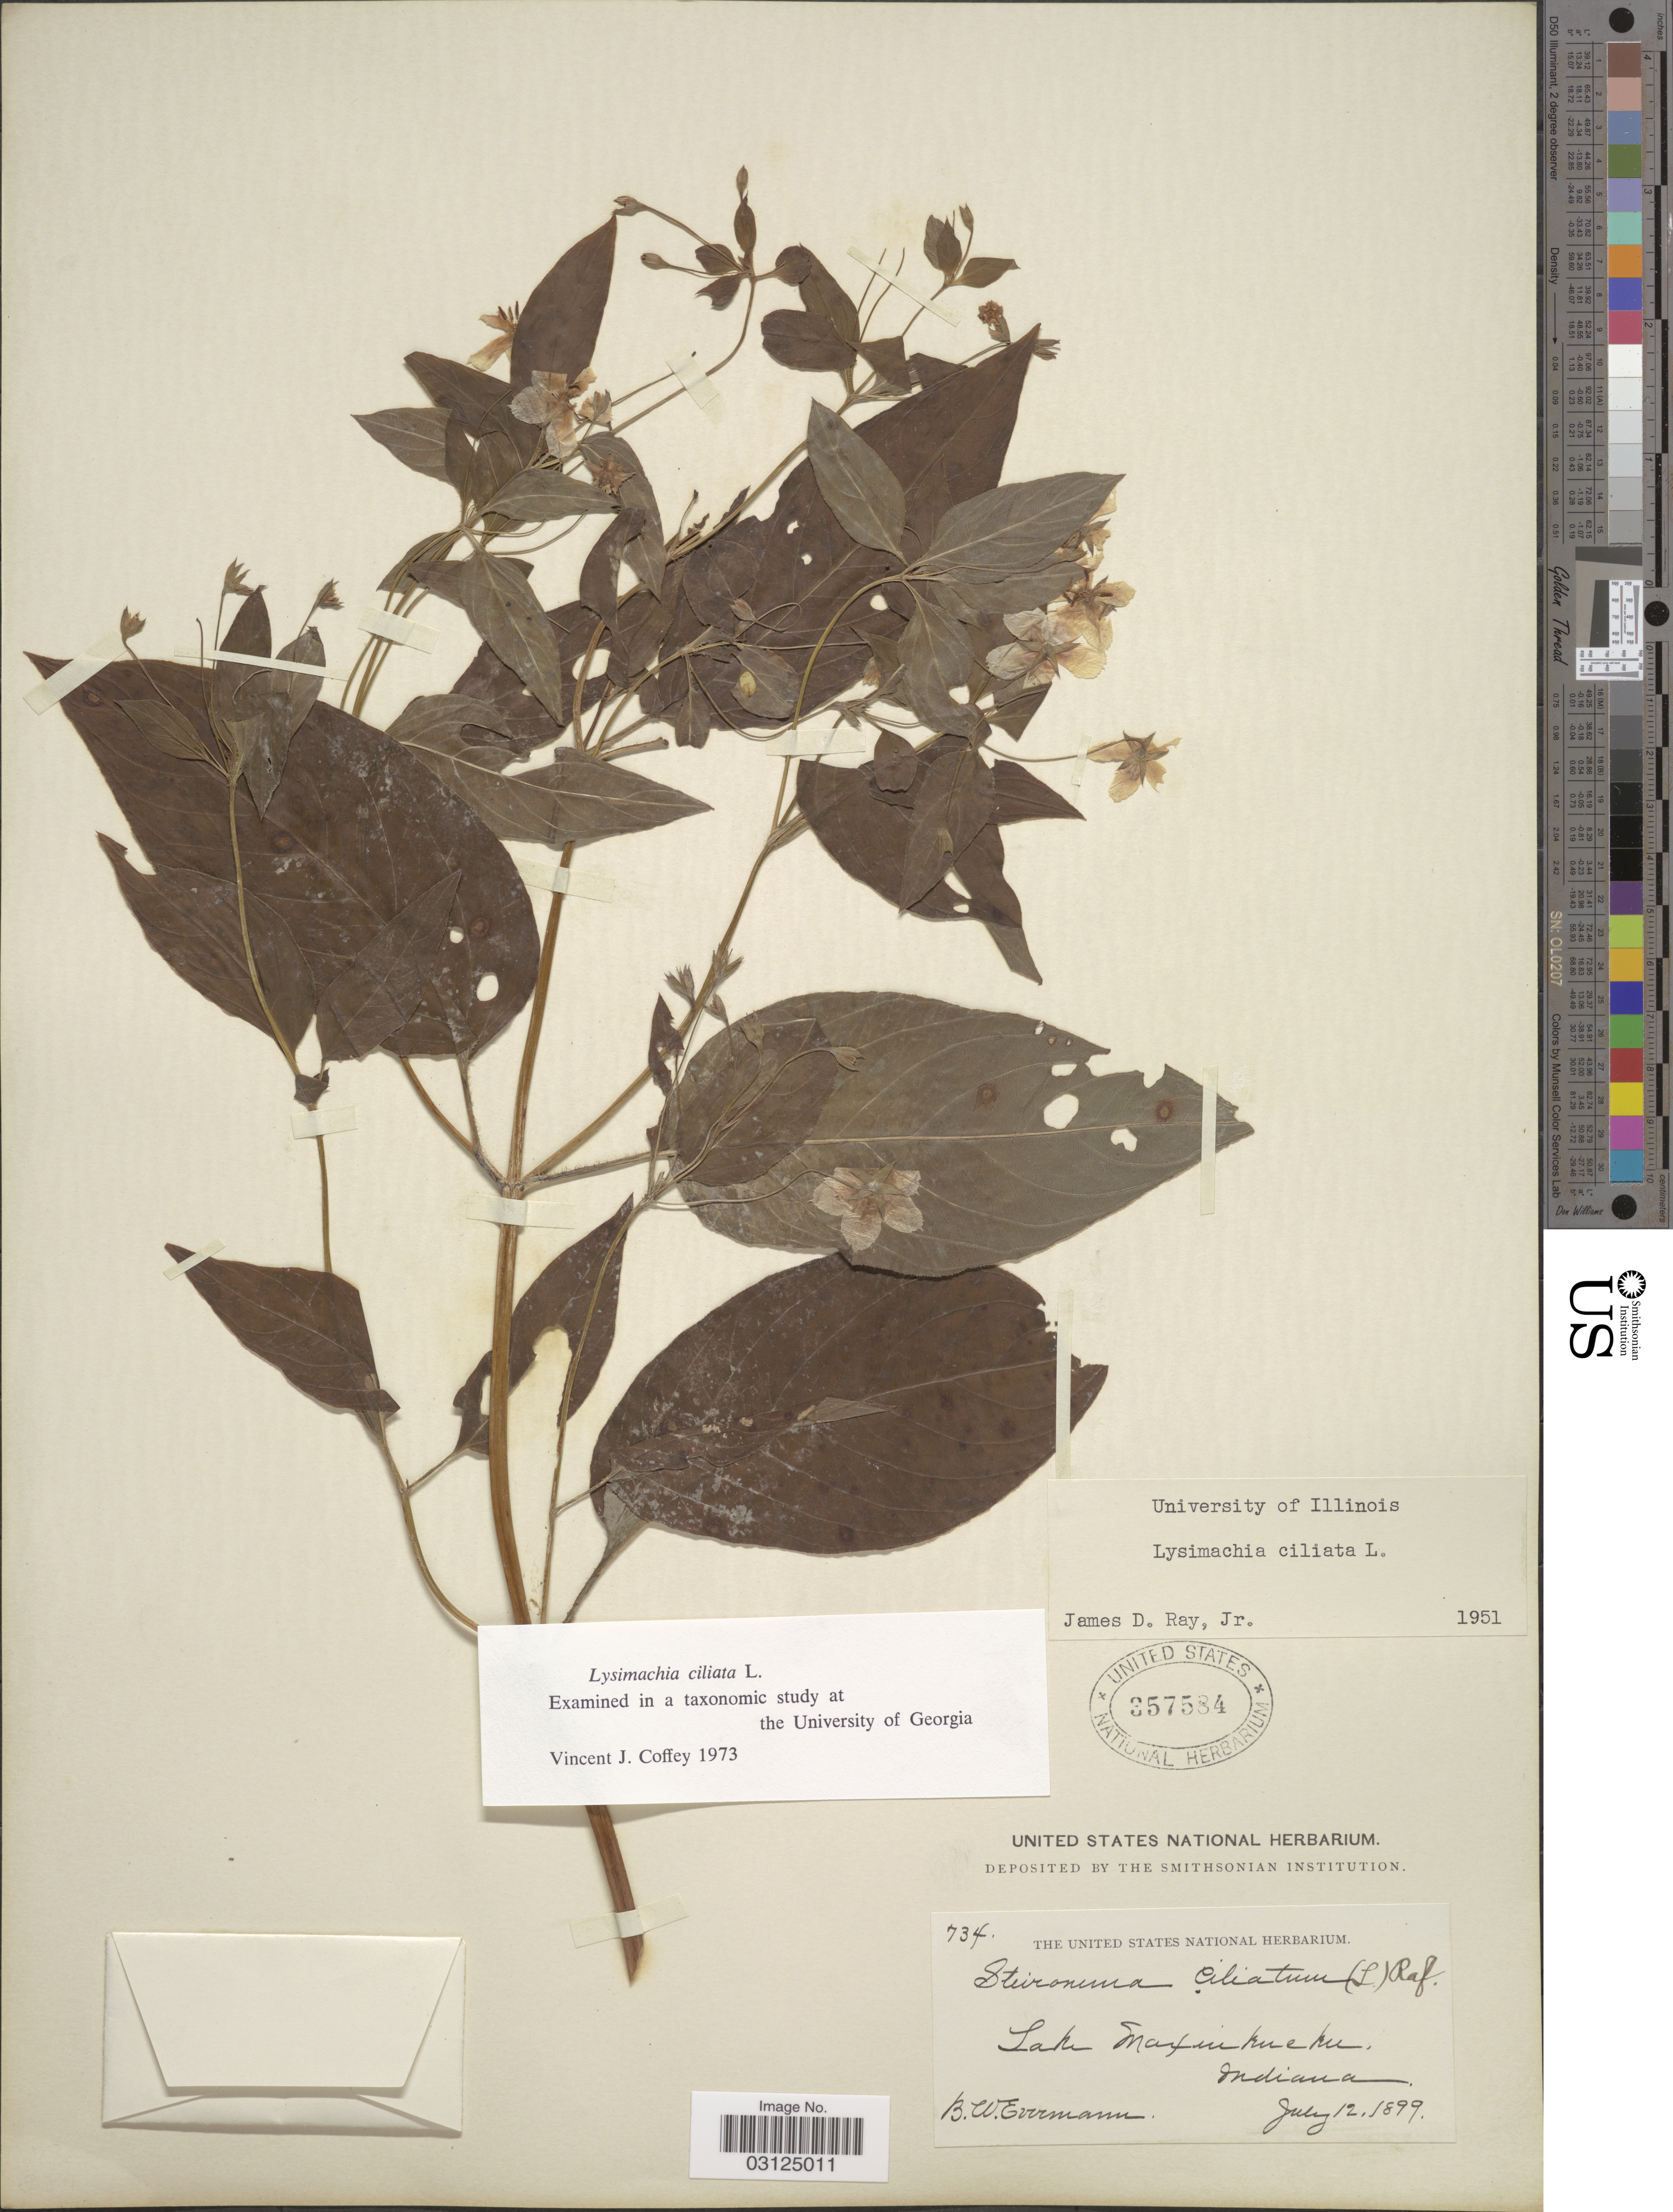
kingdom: Plantae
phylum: Tracheophyta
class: Magnoliopsida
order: Ericales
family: Primulaceae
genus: Lysimachia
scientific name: Lysimachia ciliata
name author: L.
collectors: B. W. Evermann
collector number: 734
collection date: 1899-07-12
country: United States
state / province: Indiana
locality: Lake Maxinkuckee.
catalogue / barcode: US 357584